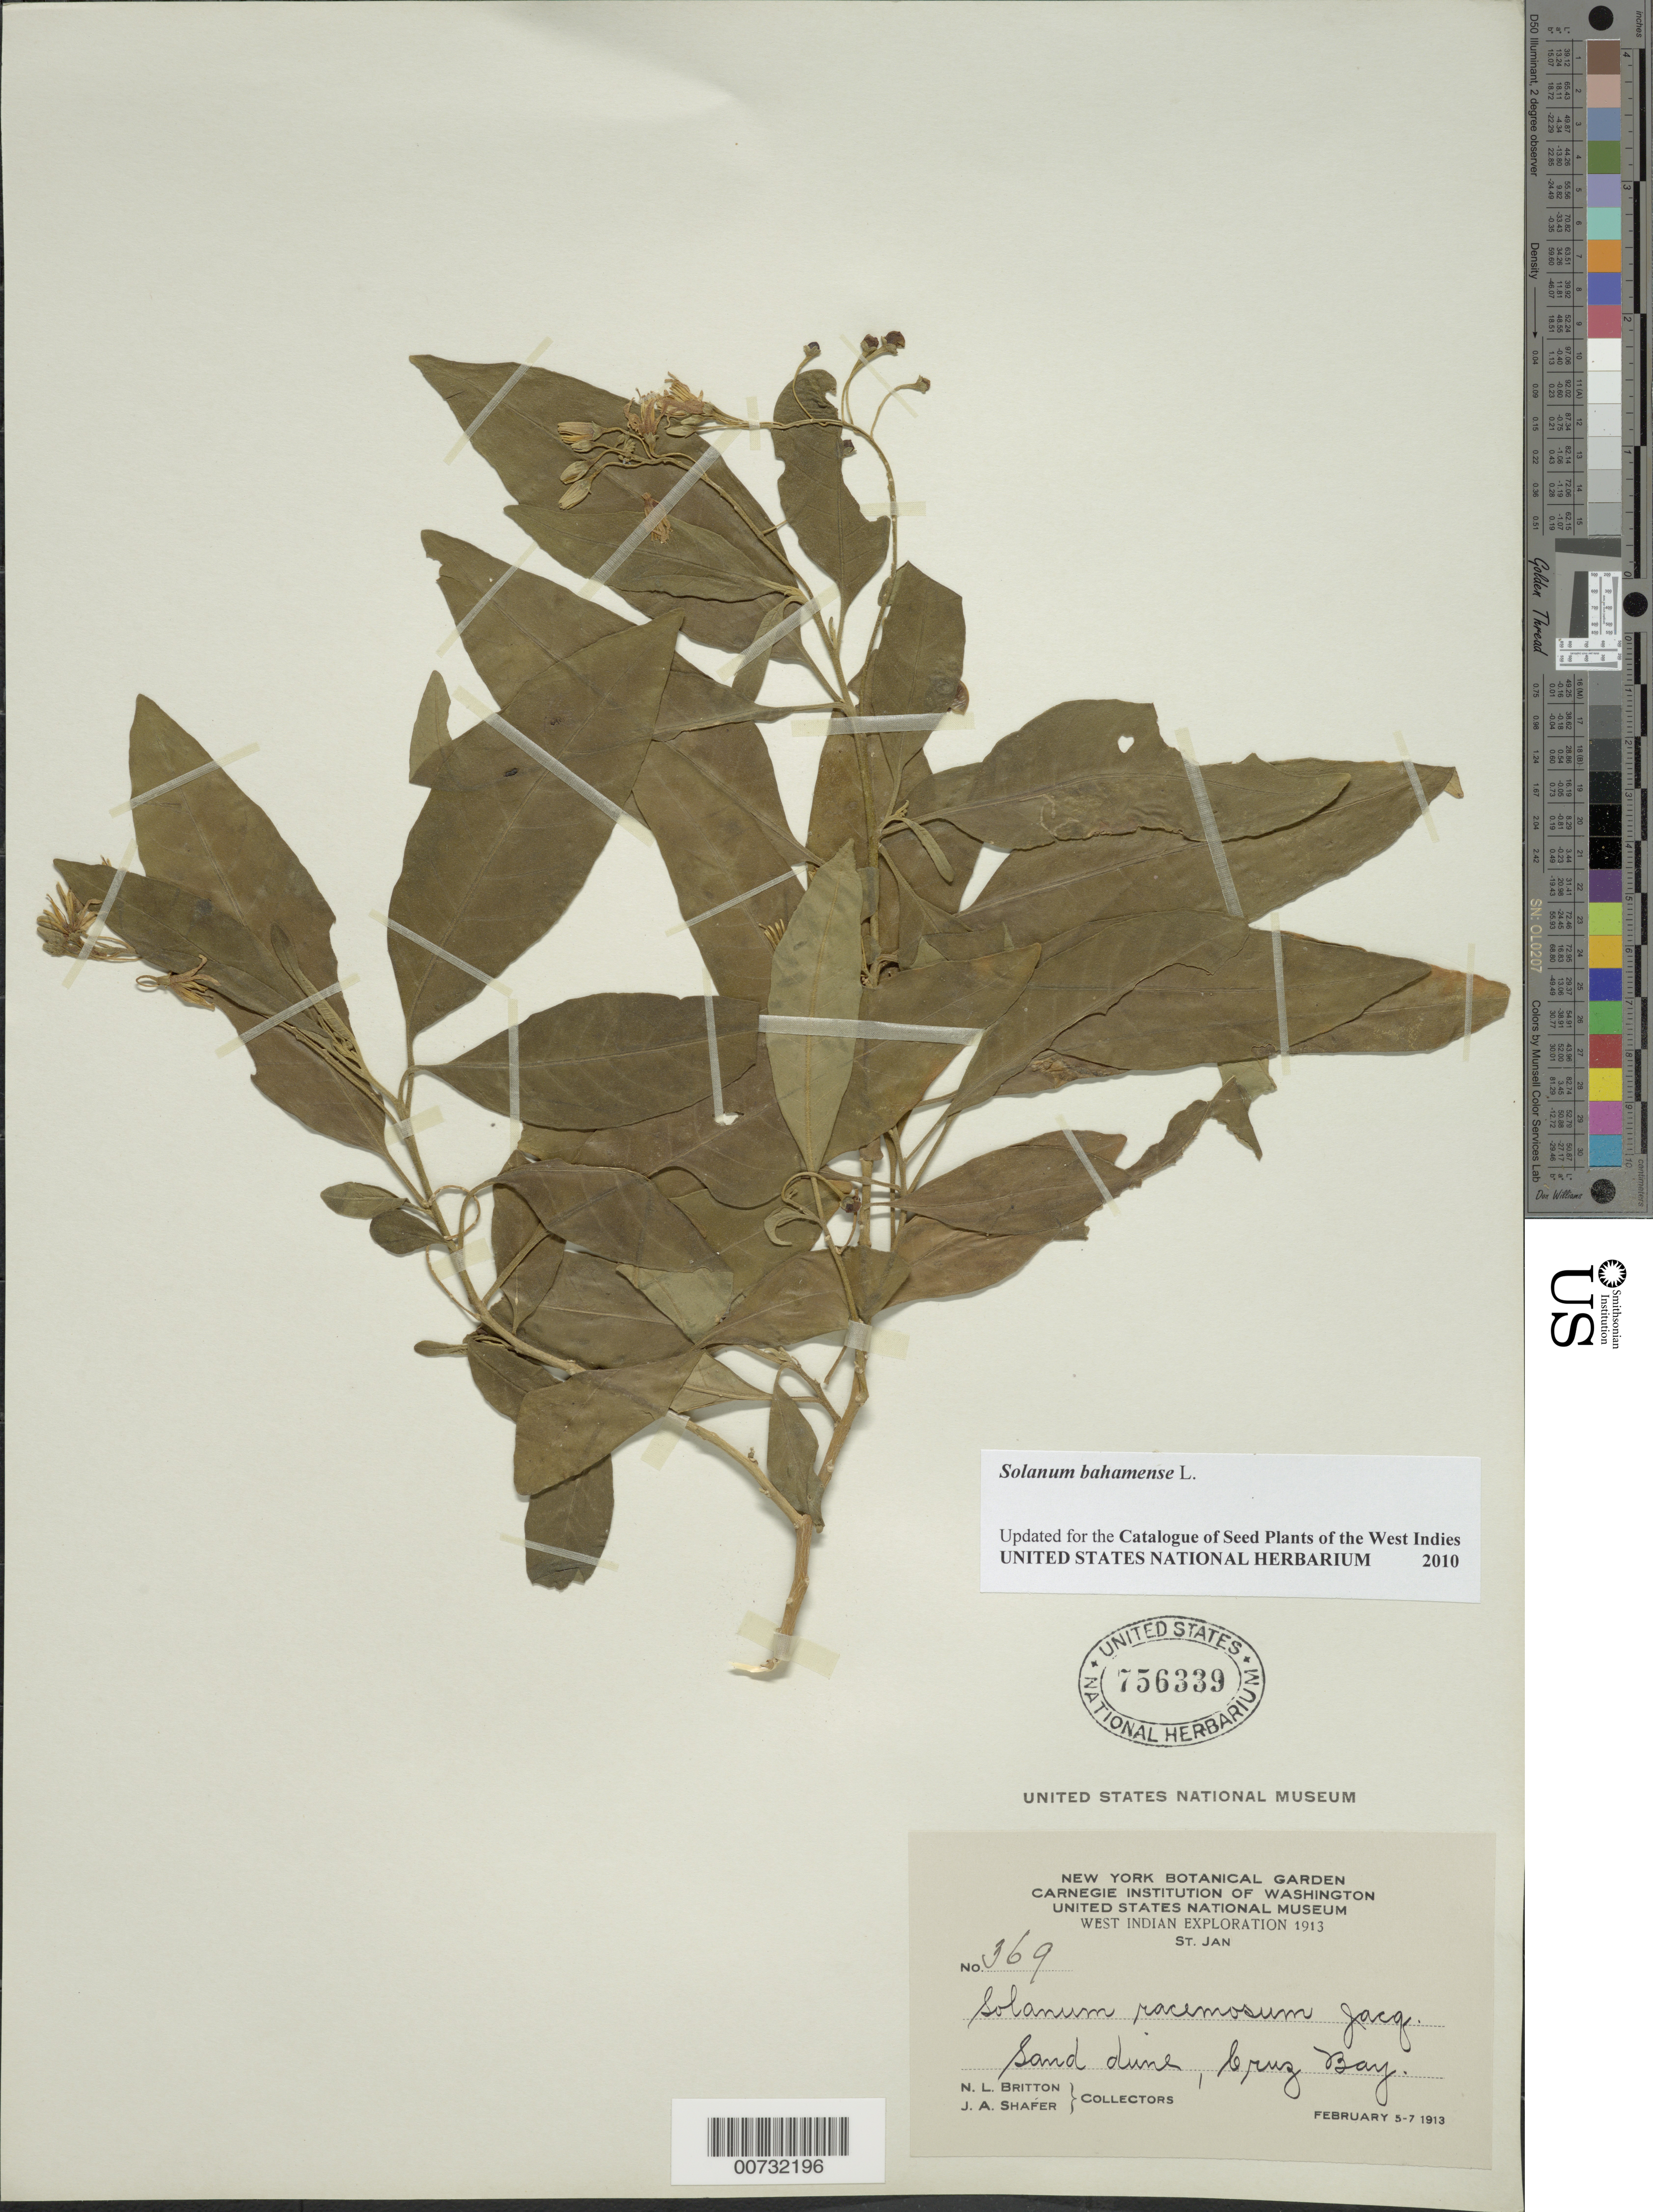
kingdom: Plantae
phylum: Tracheophyta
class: Magnoliopsida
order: Solanales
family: Solanaceae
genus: Solanum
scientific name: Solanum bahamense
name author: L.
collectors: N. Britton & J. A. Shafer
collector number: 369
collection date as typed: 05 Feb 1913 to 07 Feb 1913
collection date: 1913-02-05/1913-02-07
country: U.S. Virgin Islands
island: St. John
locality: St. John; Cruz Bay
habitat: Sand dune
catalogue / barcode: US 756339